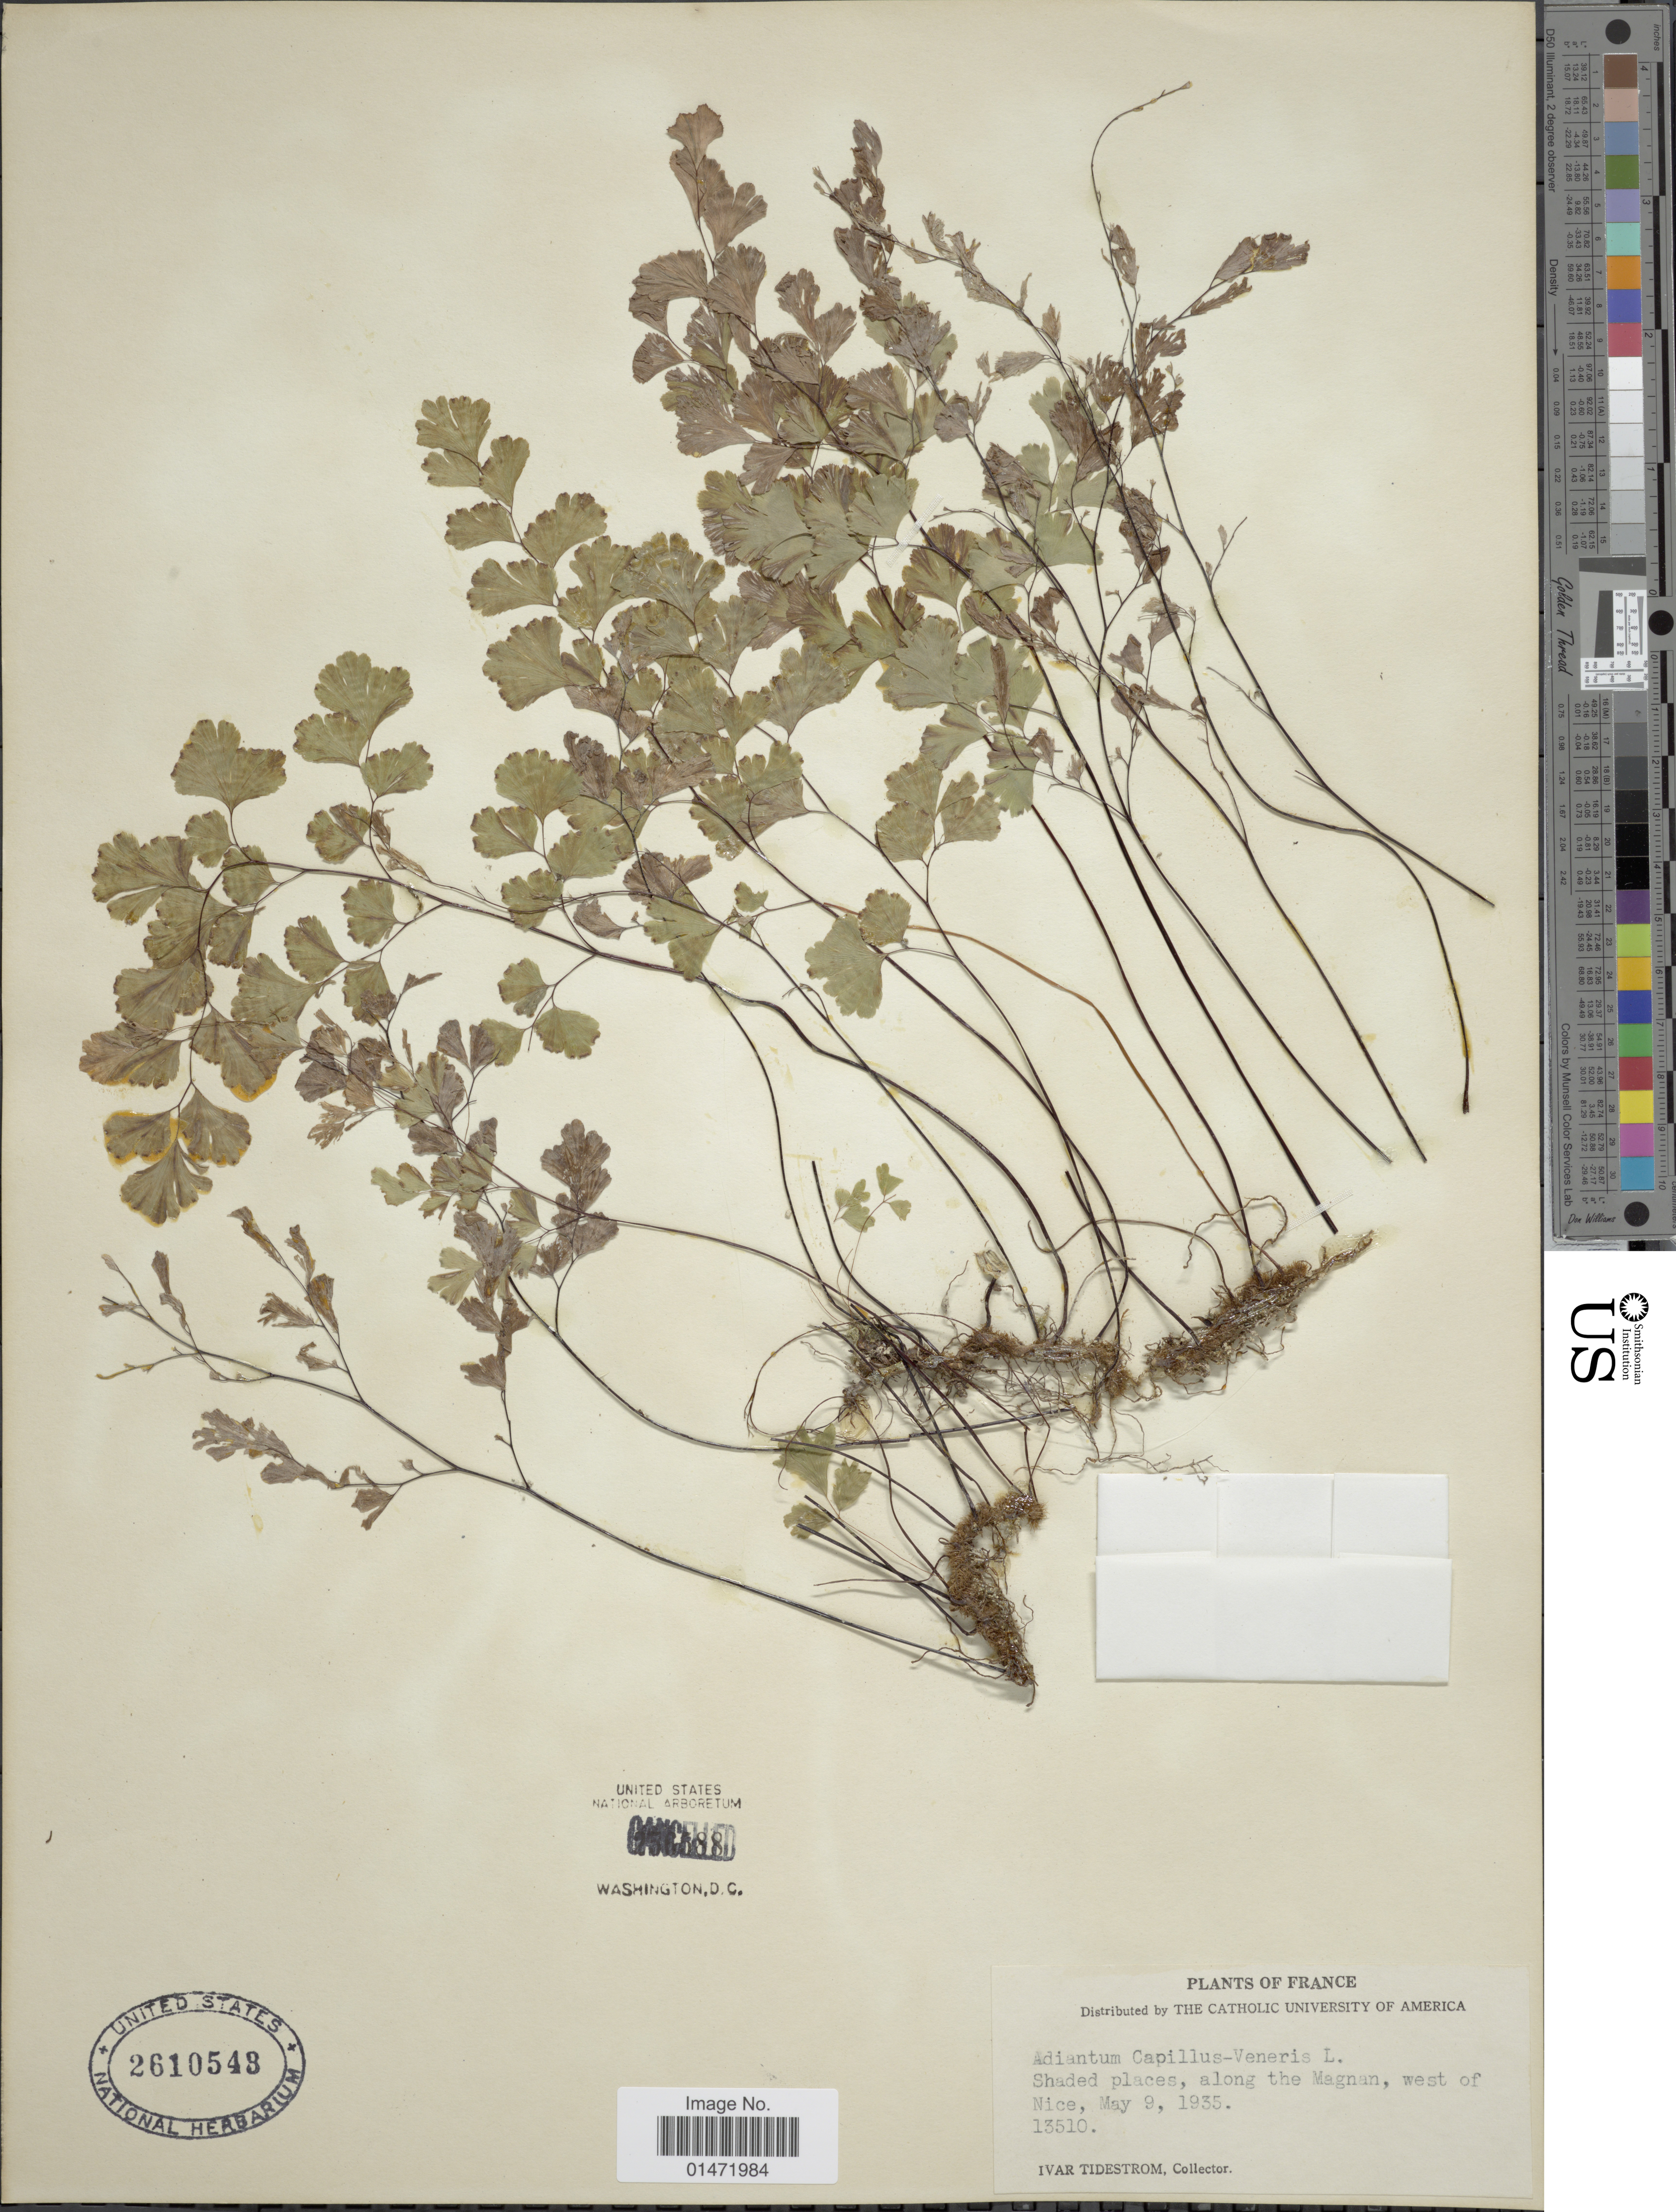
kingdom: Plantae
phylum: Tracheophyta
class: Polypodiopsida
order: Polypodiales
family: Pteridaceae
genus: Adiantum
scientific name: Adiantum capillus-veneris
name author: L.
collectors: I. F. Tidestrom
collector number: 13510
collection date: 1935-05-09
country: France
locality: Shaded places, along the Magnan, west of Nice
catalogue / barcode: US 2610543